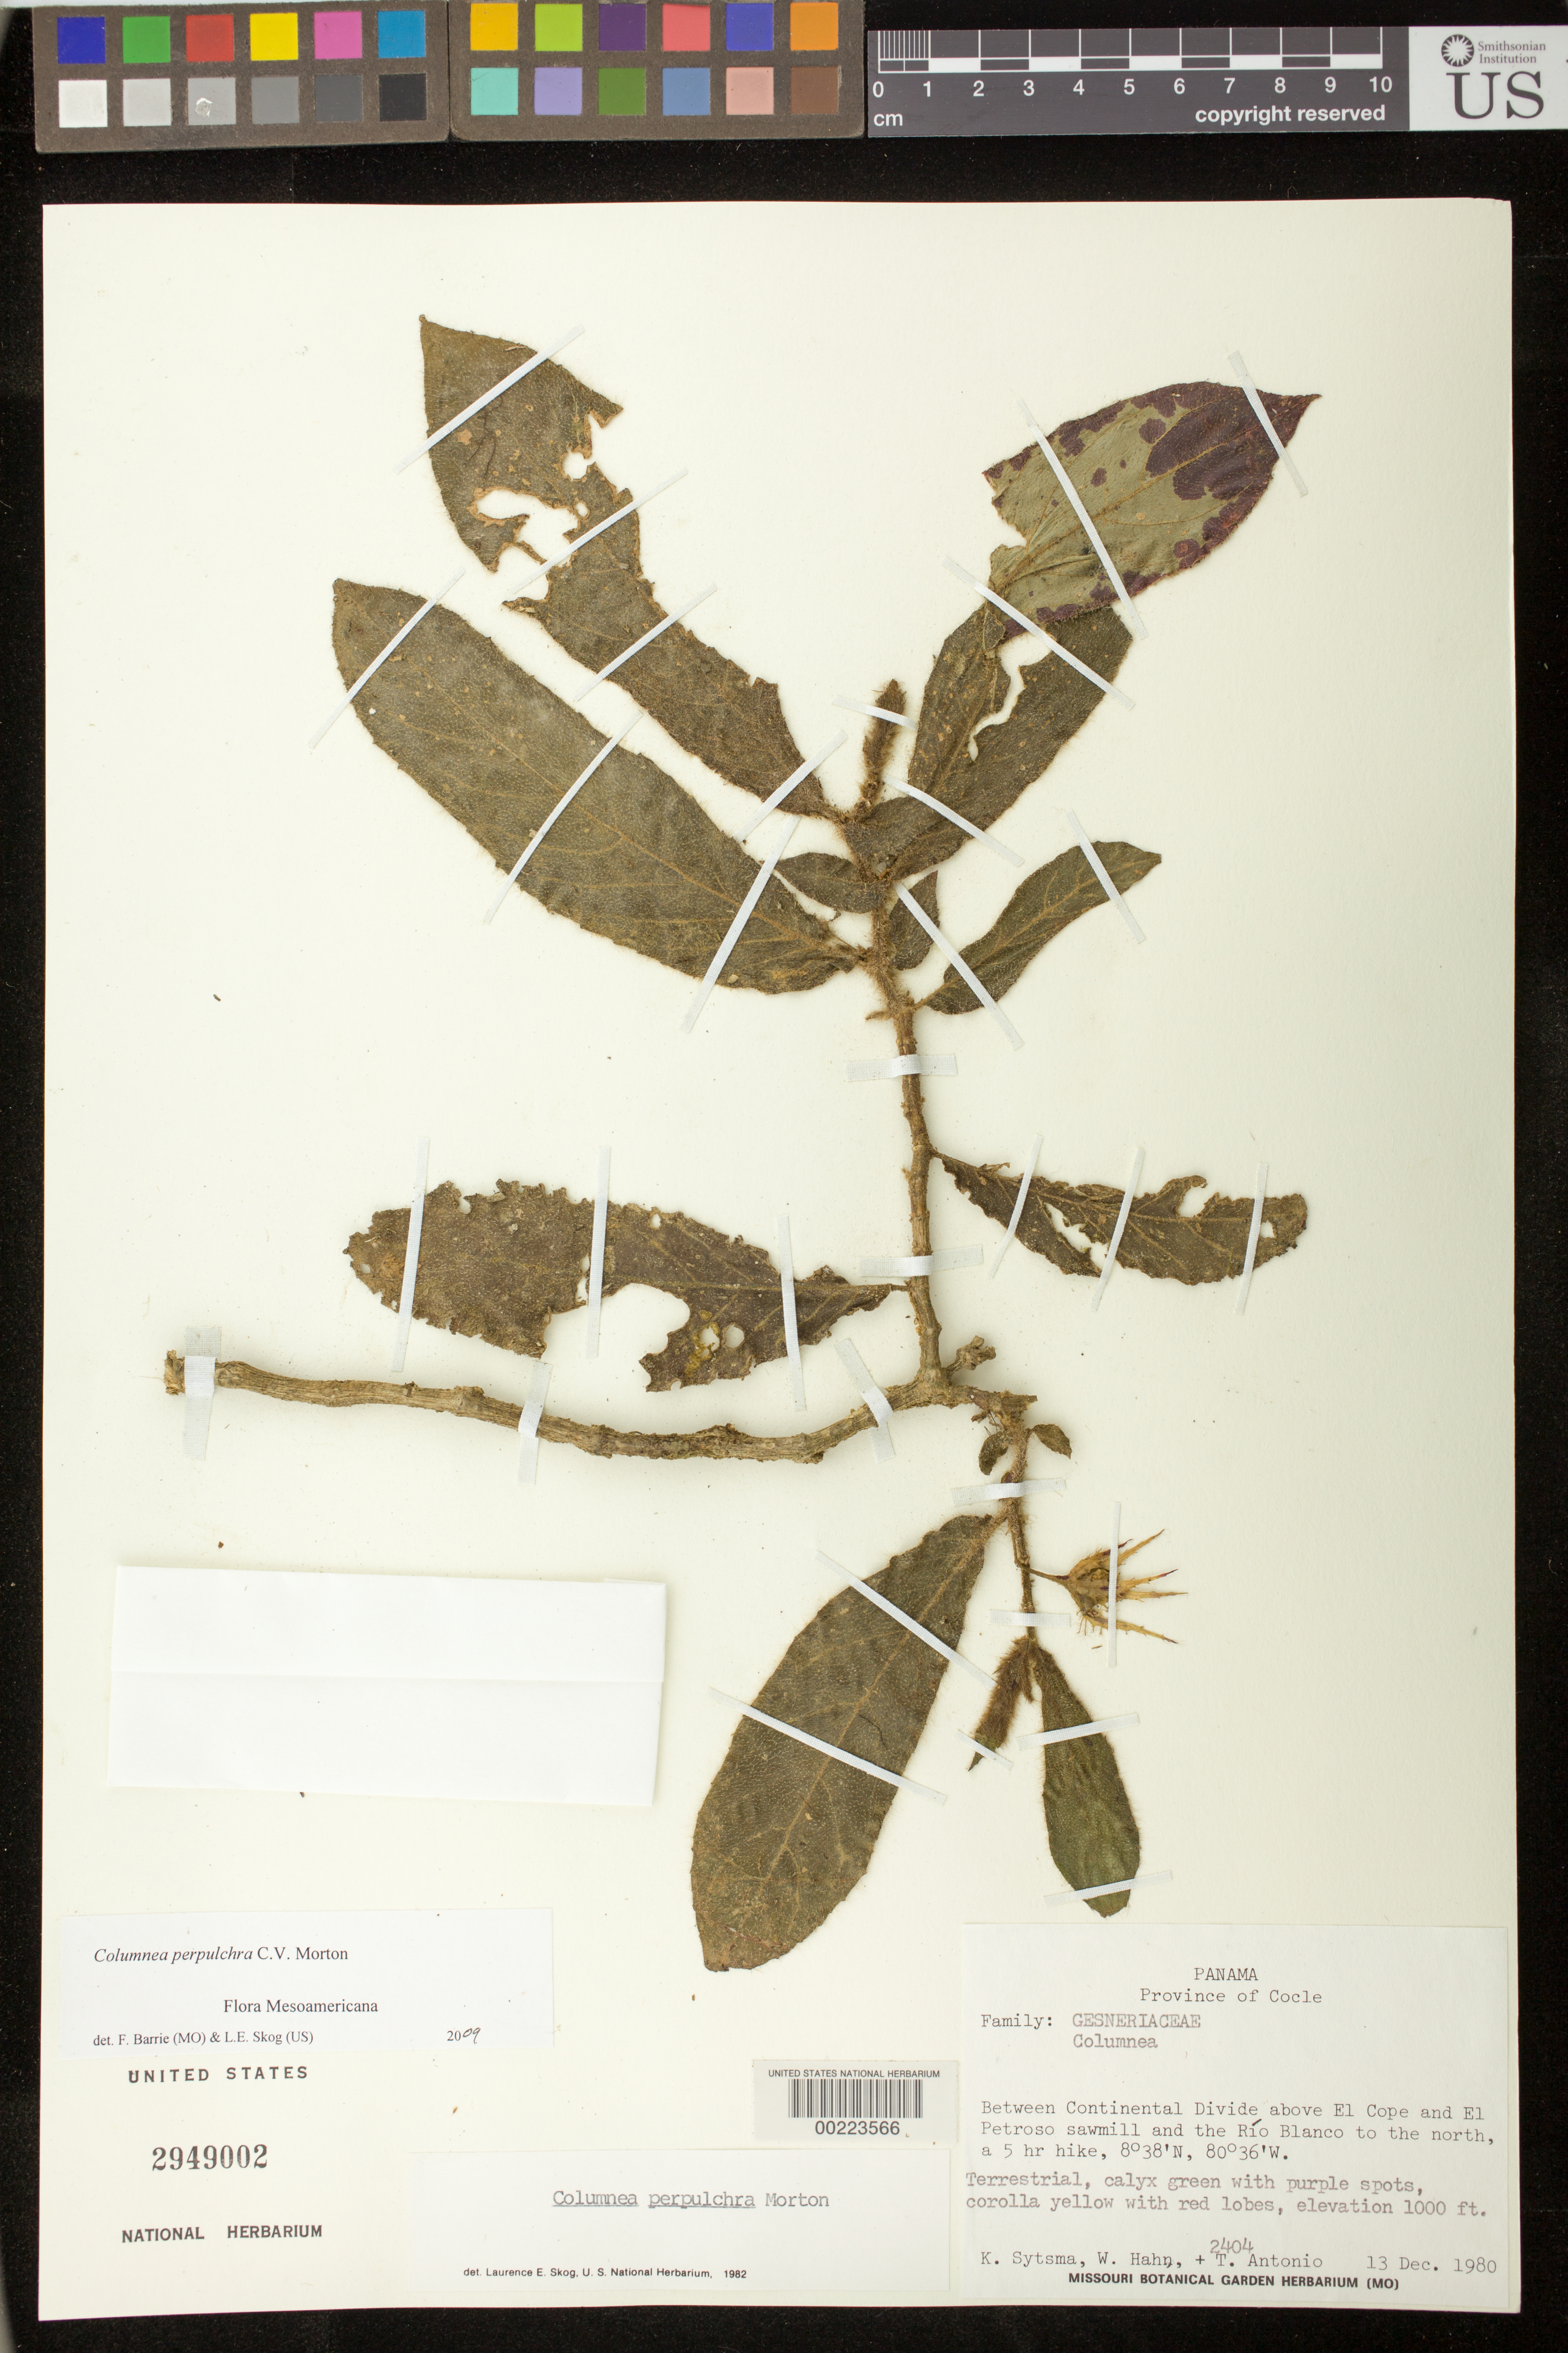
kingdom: Plantae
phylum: Tracheophyta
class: Magnoliopsida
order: Lamiales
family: Gesneriaceae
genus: Columnea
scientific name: Columnea perpulchra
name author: C.V. Morton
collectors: K. J. Sytsma, W. Hahn & T. Antonio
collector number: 2404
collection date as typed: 13 Dec 1980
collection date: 1980-12-13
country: Panama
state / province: Coclé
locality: Between Continental Divide above El Cope and El Petroso sawmill and the Rio Blanco to the north, a 5 hr hike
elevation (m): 305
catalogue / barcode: US 2949002